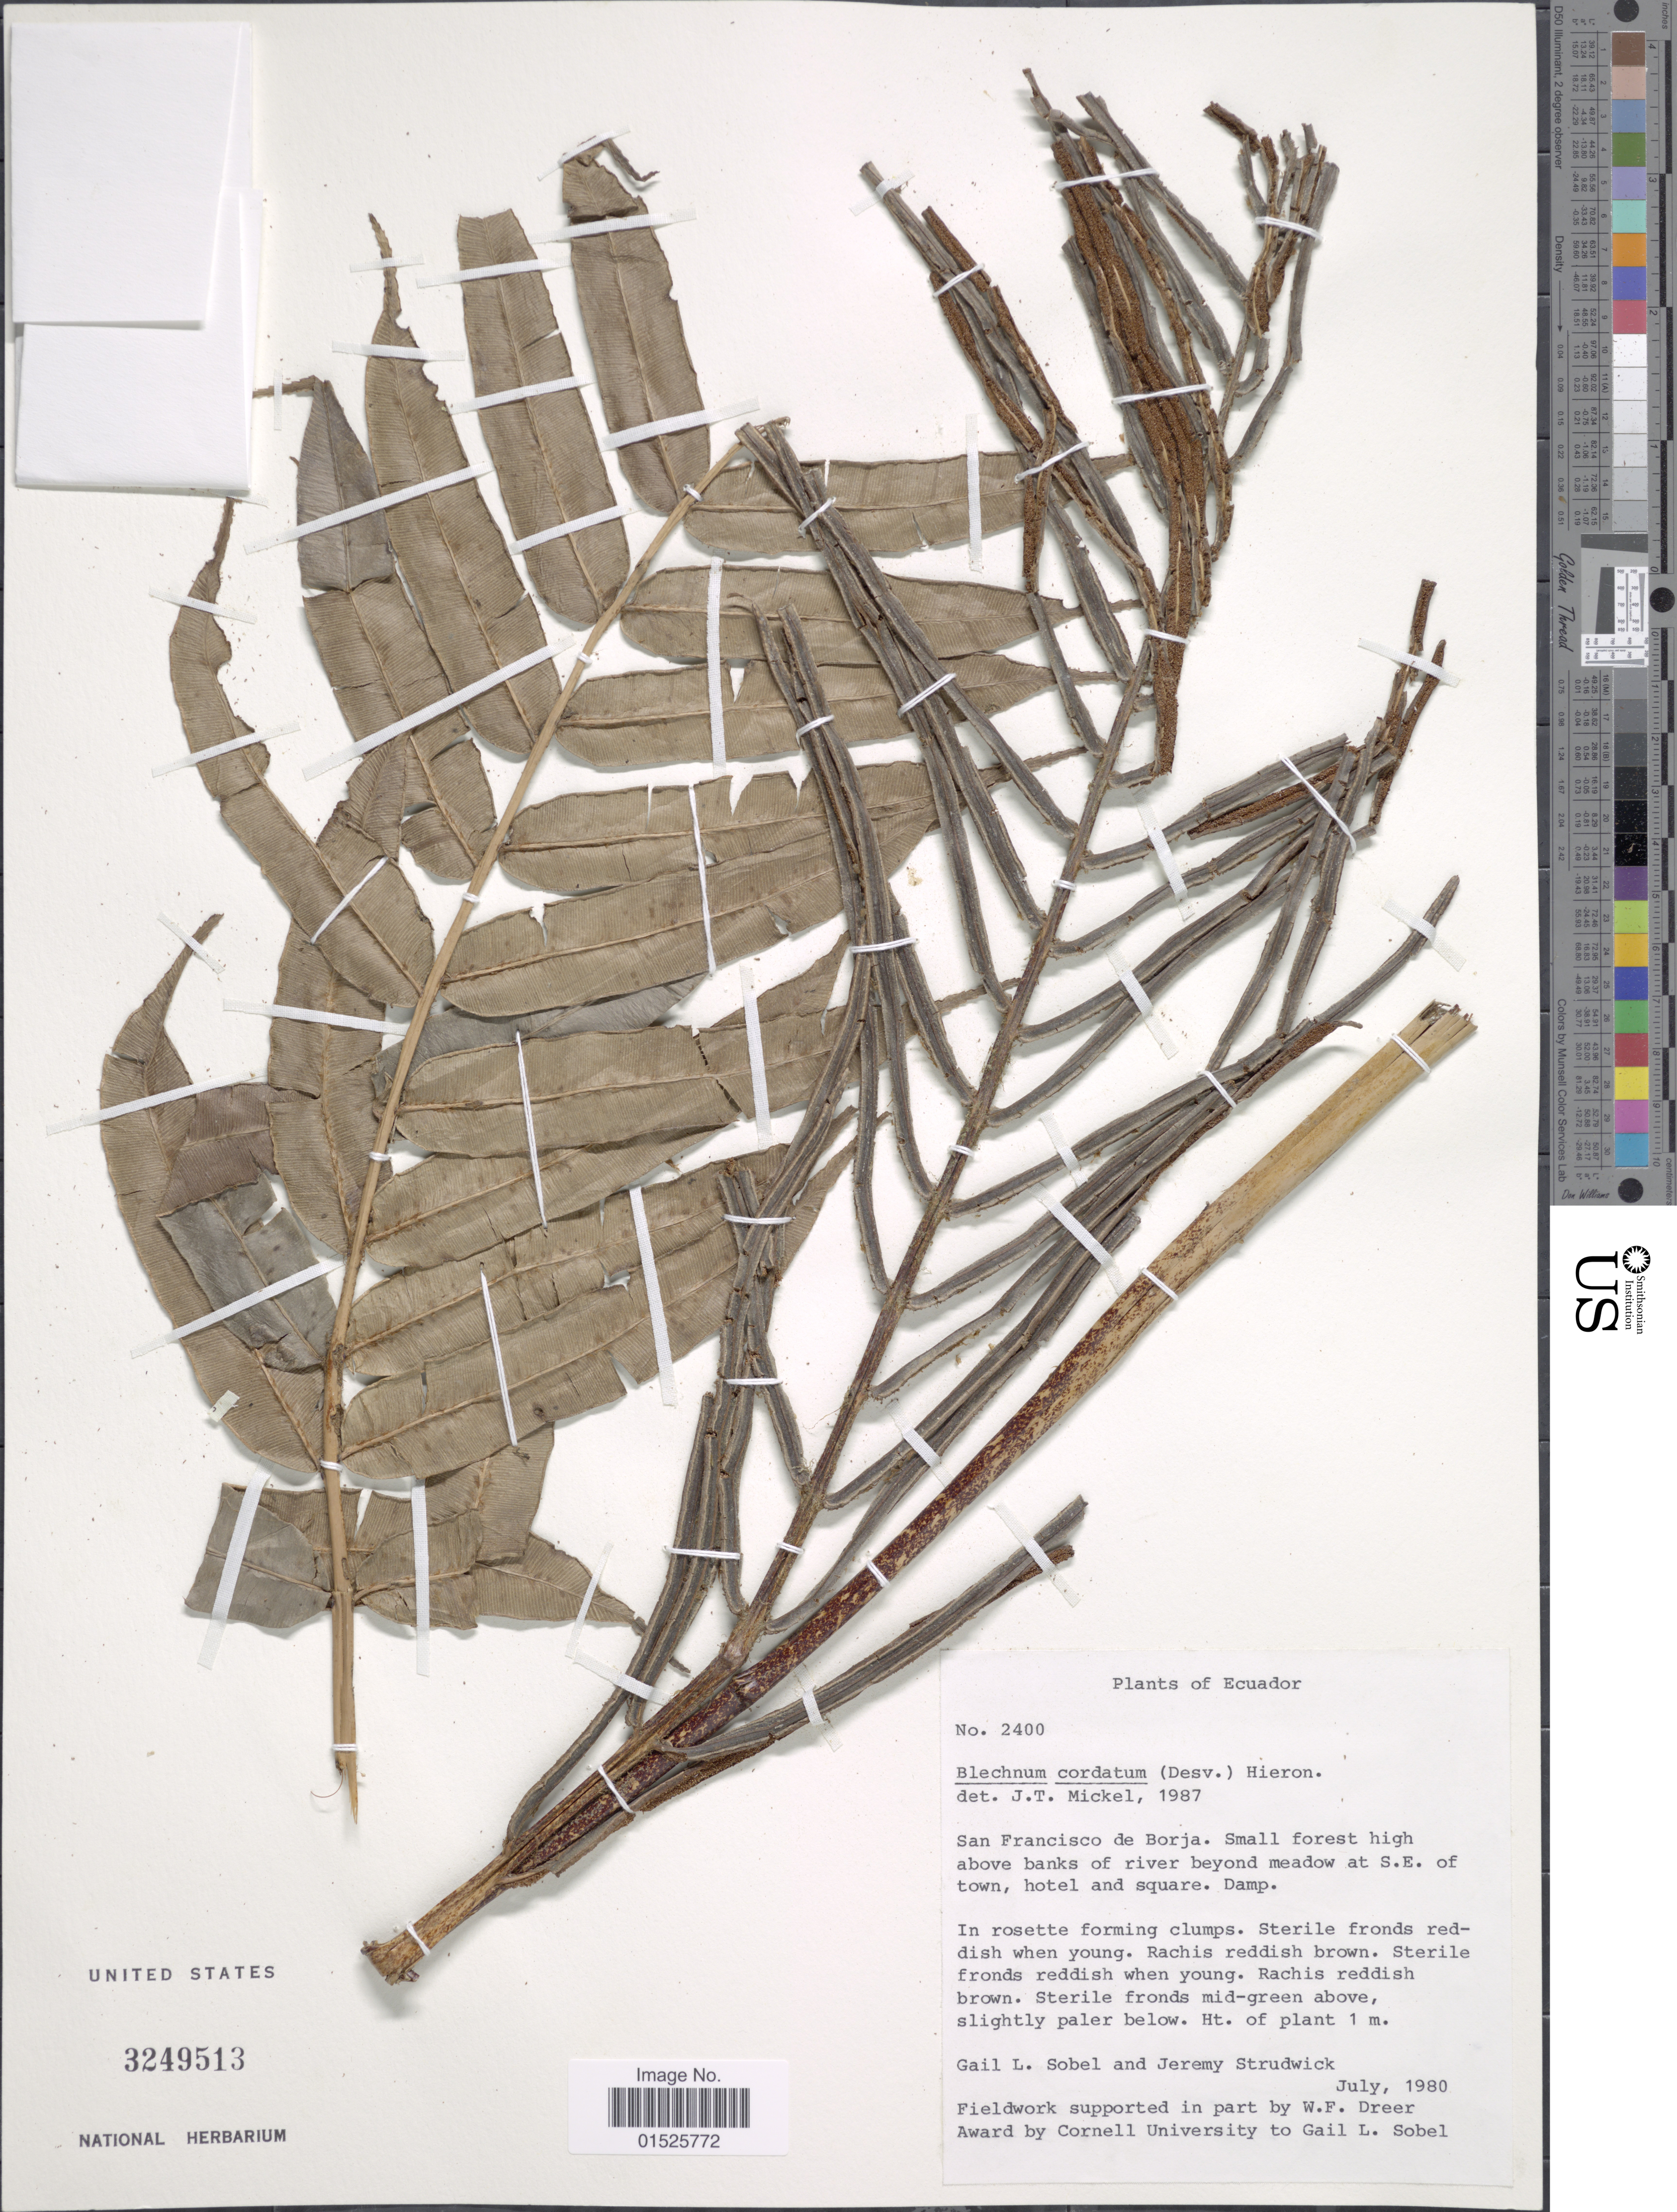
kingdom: Plantae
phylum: Tracheophyta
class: Polypodiopsida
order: Polypodiales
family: Blechnaceae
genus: Blechnum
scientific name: Blechnum cordatum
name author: (Desv.) Hieron.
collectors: G. L. Sobel & J. J. Strudwick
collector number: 2400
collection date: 1980-07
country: Ecuador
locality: San Francisco de Borja. Small forest high above banks of river beyond meadow at S.E. of town, hotel and square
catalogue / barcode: US 3249513